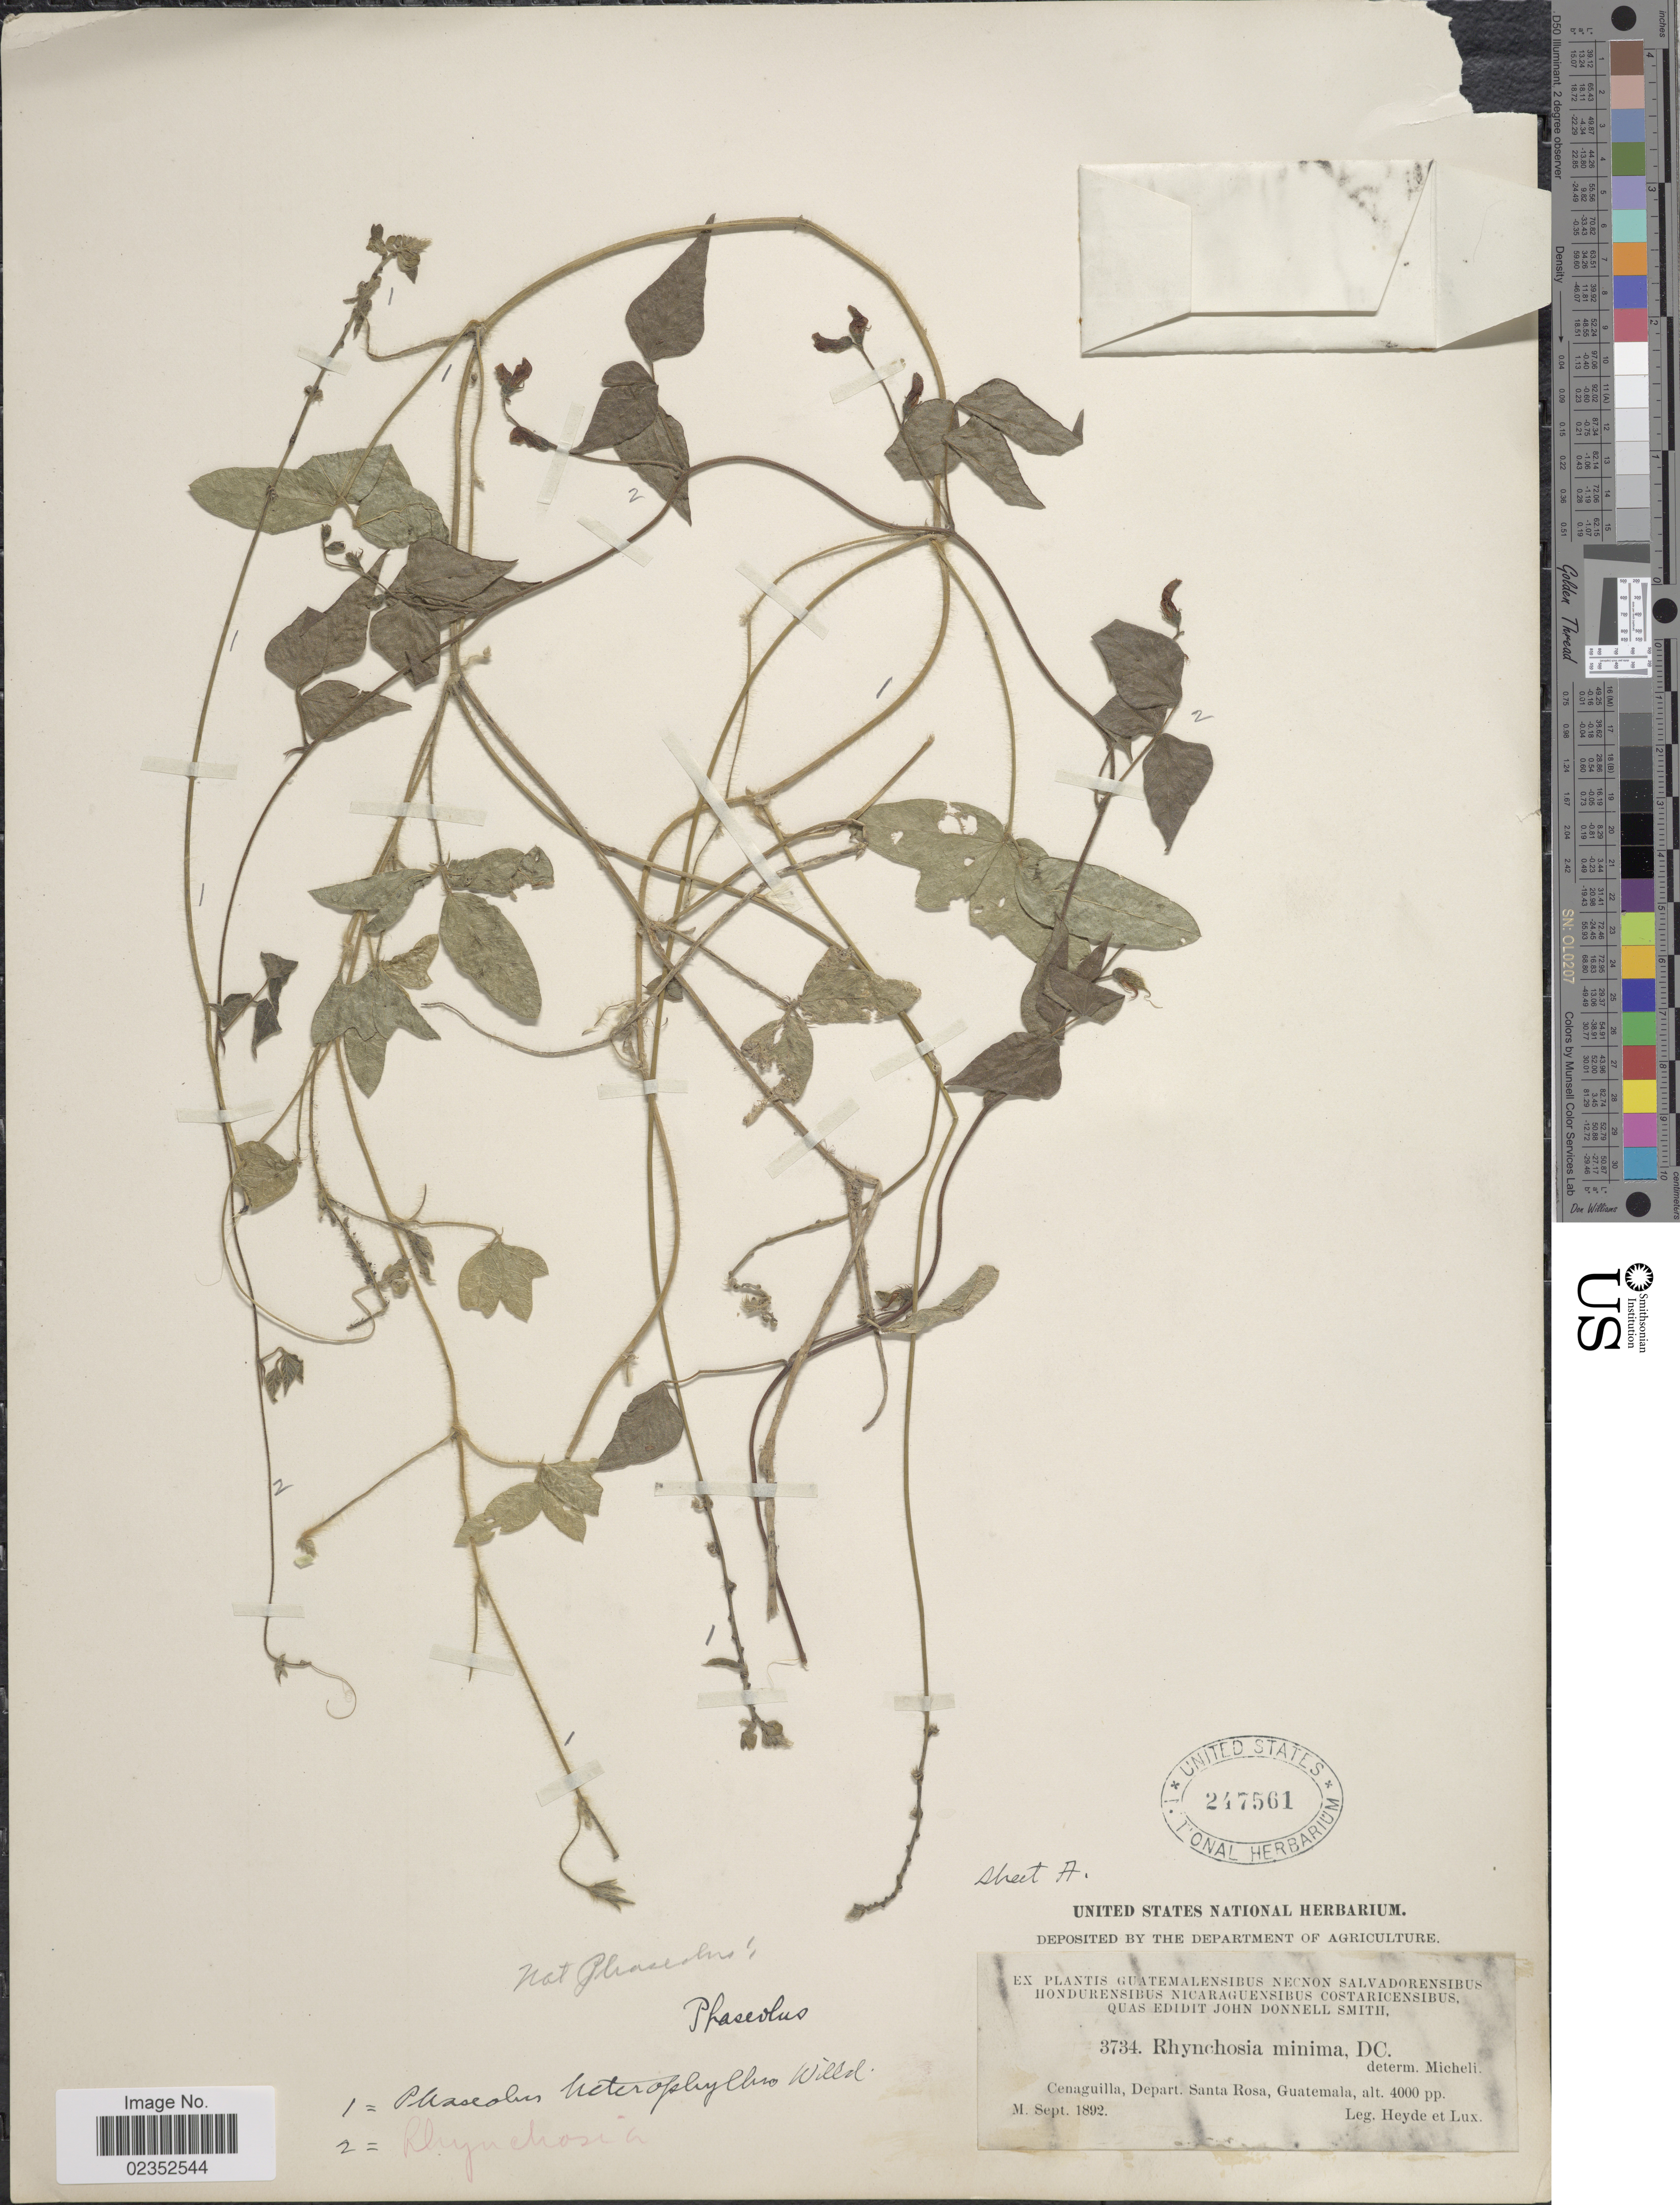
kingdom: Plantae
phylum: Tracheophyta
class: Magnoliopsida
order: Fabales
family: Fabaceae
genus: Macroptilium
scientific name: Macroptilium gibbosifolium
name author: (Ortega) A. Delgado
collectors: Heyde & Lux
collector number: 3734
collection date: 1892-09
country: Guatemala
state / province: Santa Rosa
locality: Cenaquilla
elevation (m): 1219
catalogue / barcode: US 247561